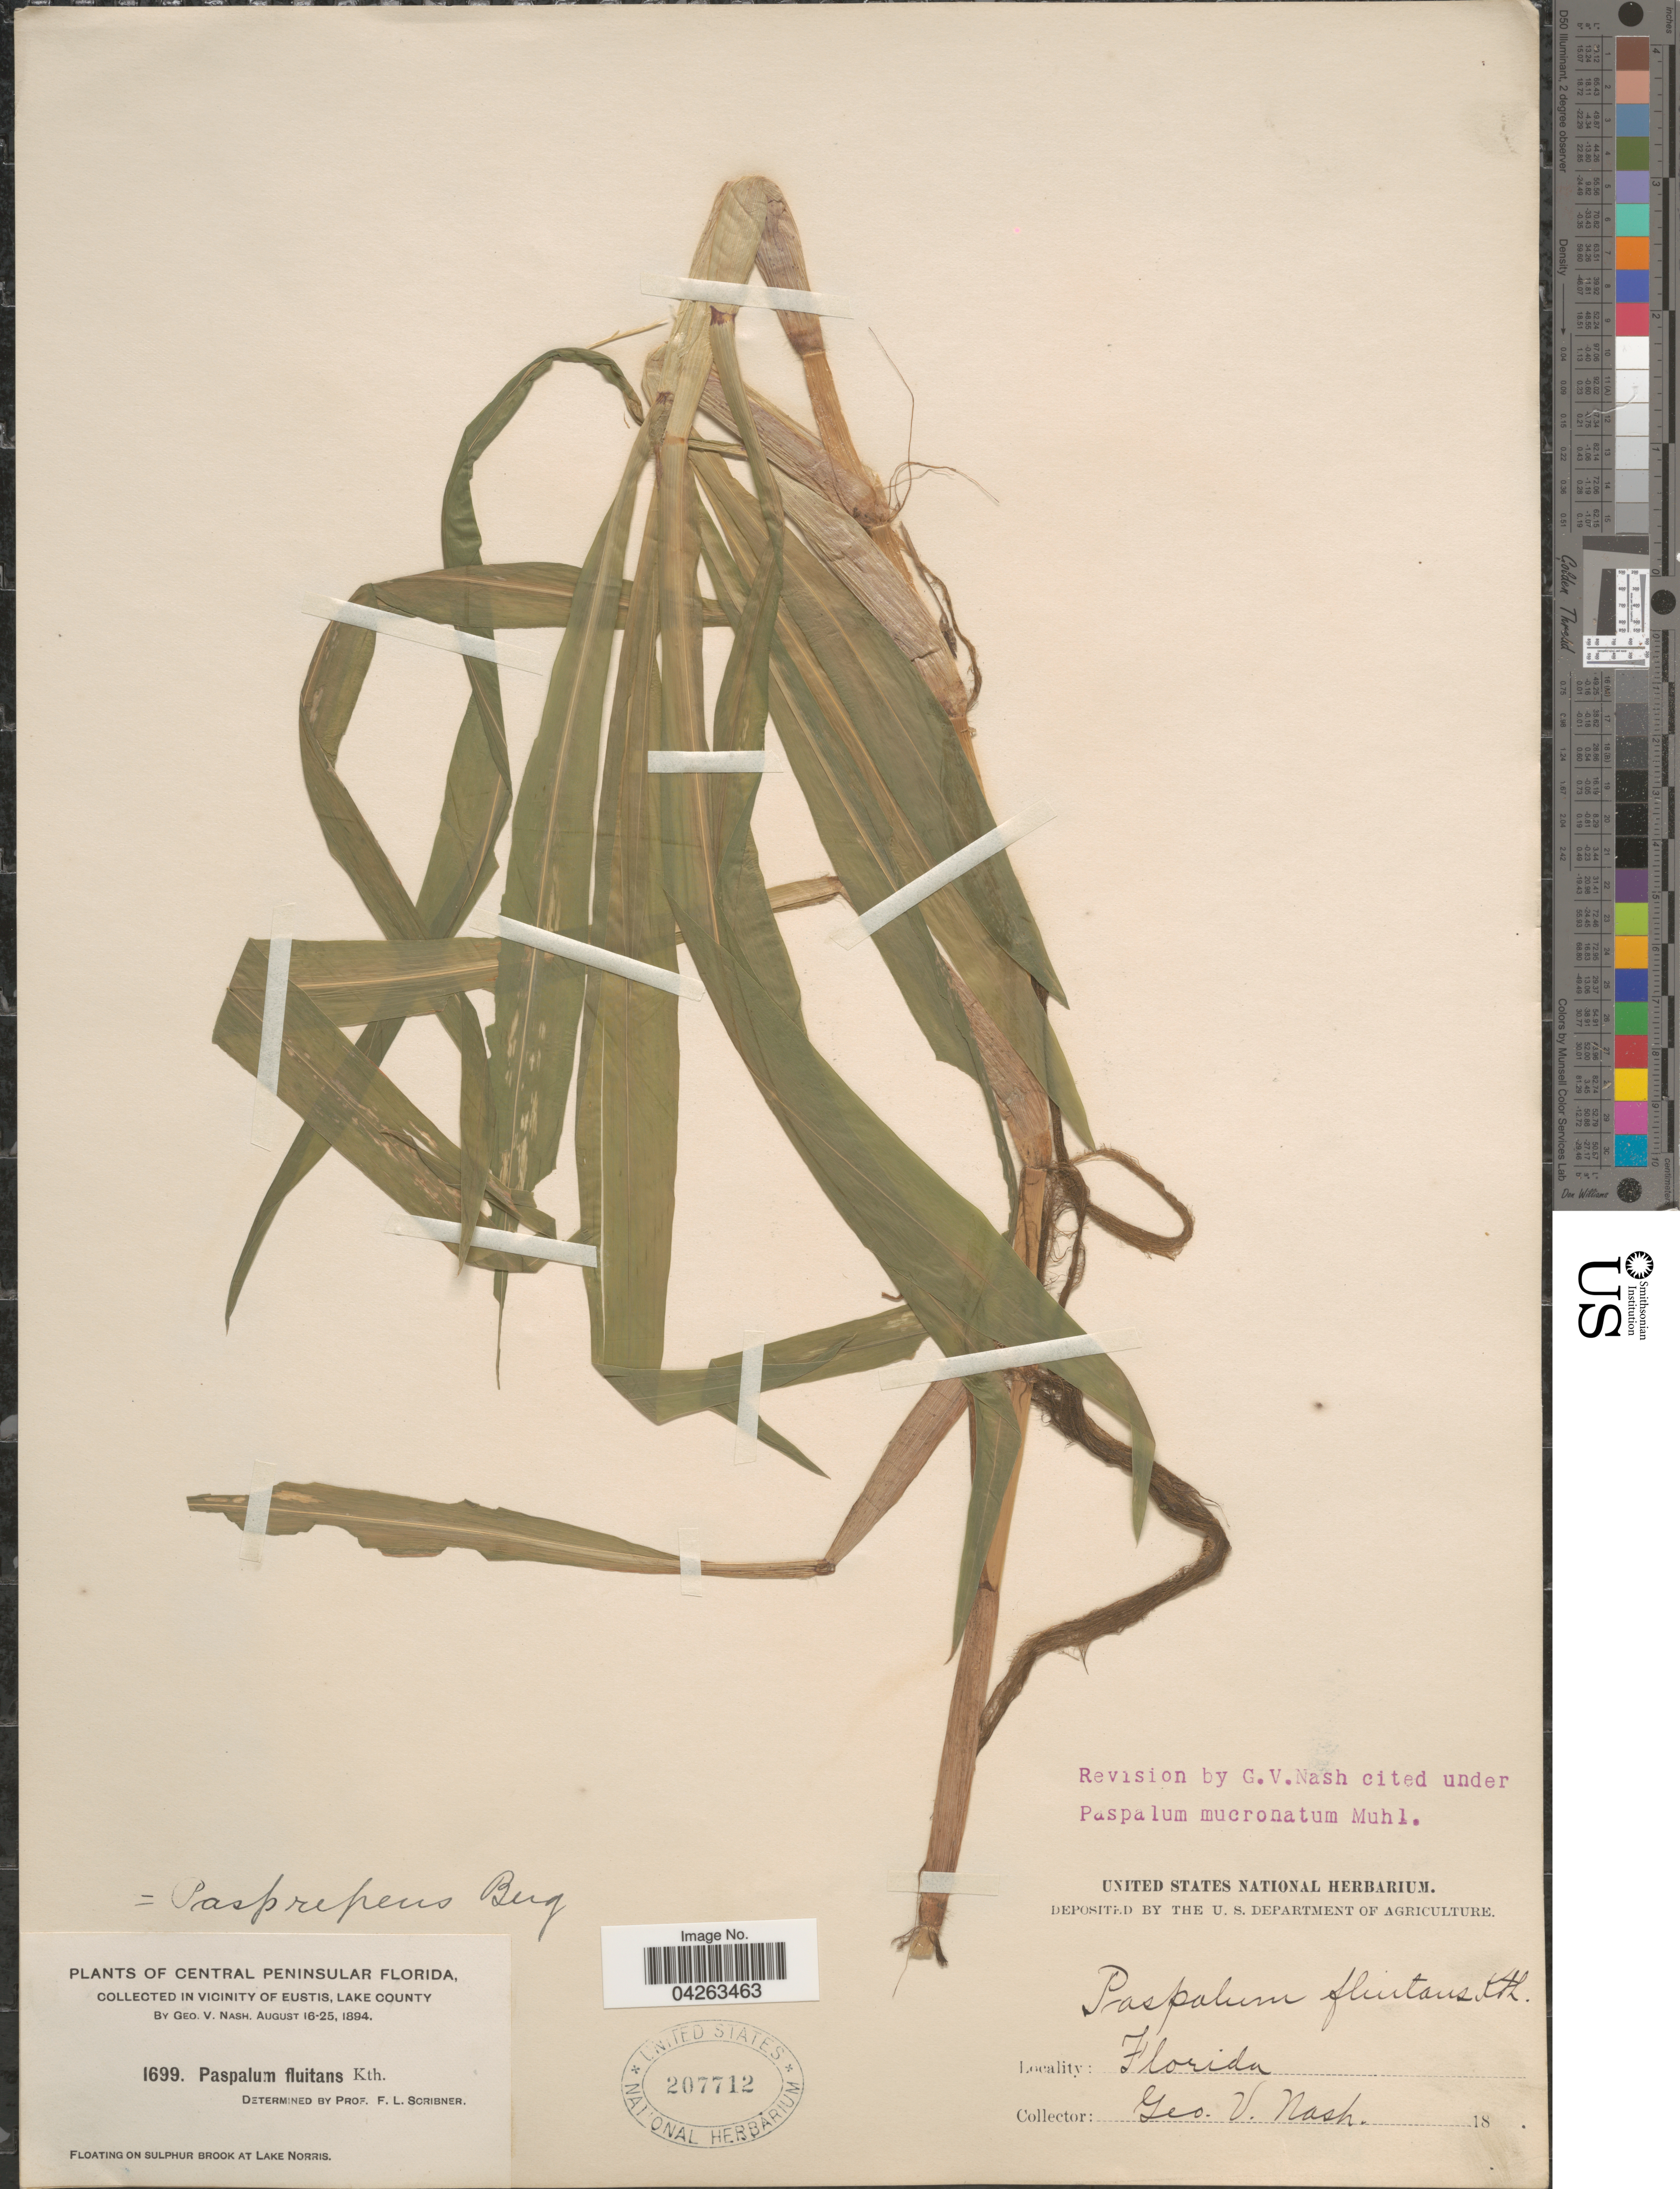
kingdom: Plantae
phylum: Tracheophyta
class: Liliopsida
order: Poales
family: Poaceae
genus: Paspalum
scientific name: Paspalum repens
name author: P.J. Bergius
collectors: G. V. Nash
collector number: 1699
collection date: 1894-08-16/1894-08-25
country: United States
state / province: Florida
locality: Central Peninsular Florida, in vicinity of Eustis, Lake County. Floating on sulphur brook at Lake Norris.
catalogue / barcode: US 207712